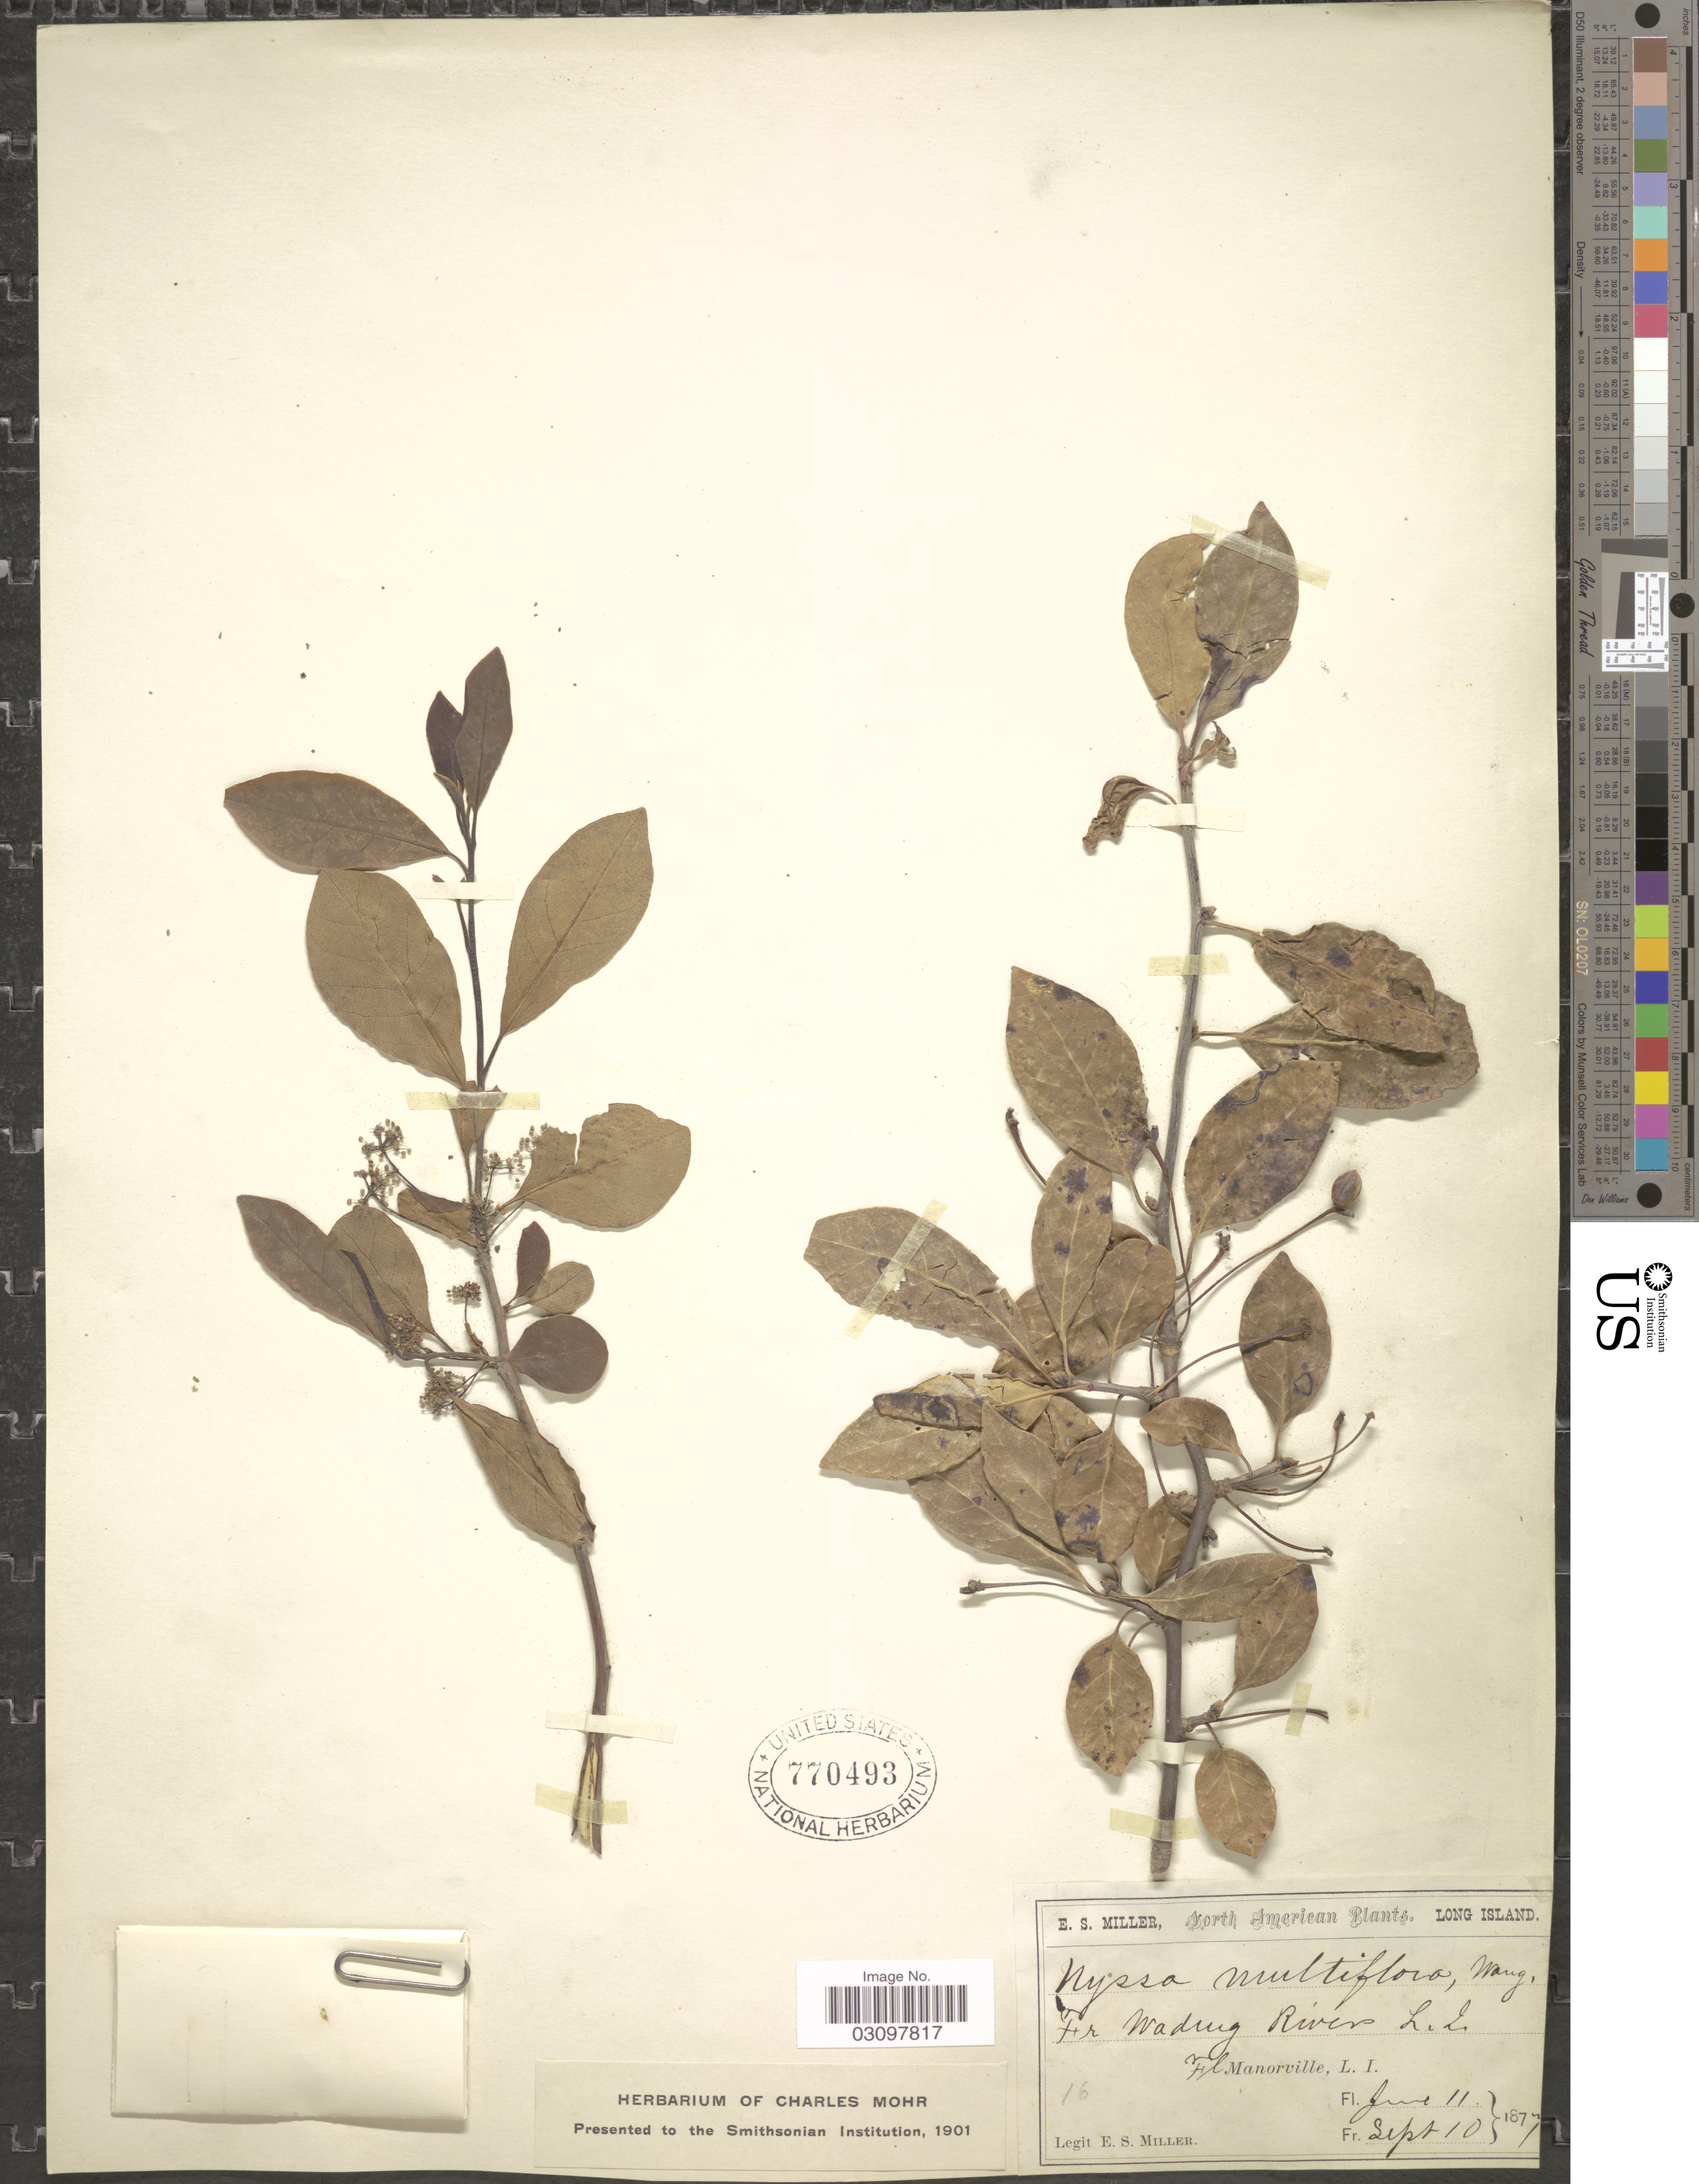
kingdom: Plantae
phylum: Tracheophyta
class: Magnoliopsida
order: Cornales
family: Nyssaceae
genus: Nyssa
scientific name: Nyssa biflora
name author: Walter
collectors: E. S. Miller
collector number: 16?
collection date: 1877-06-11/1877-09-10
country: United States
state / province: New York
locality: Long Island. Wading River L.I. Manorville, L. I.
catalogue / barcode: US 770493